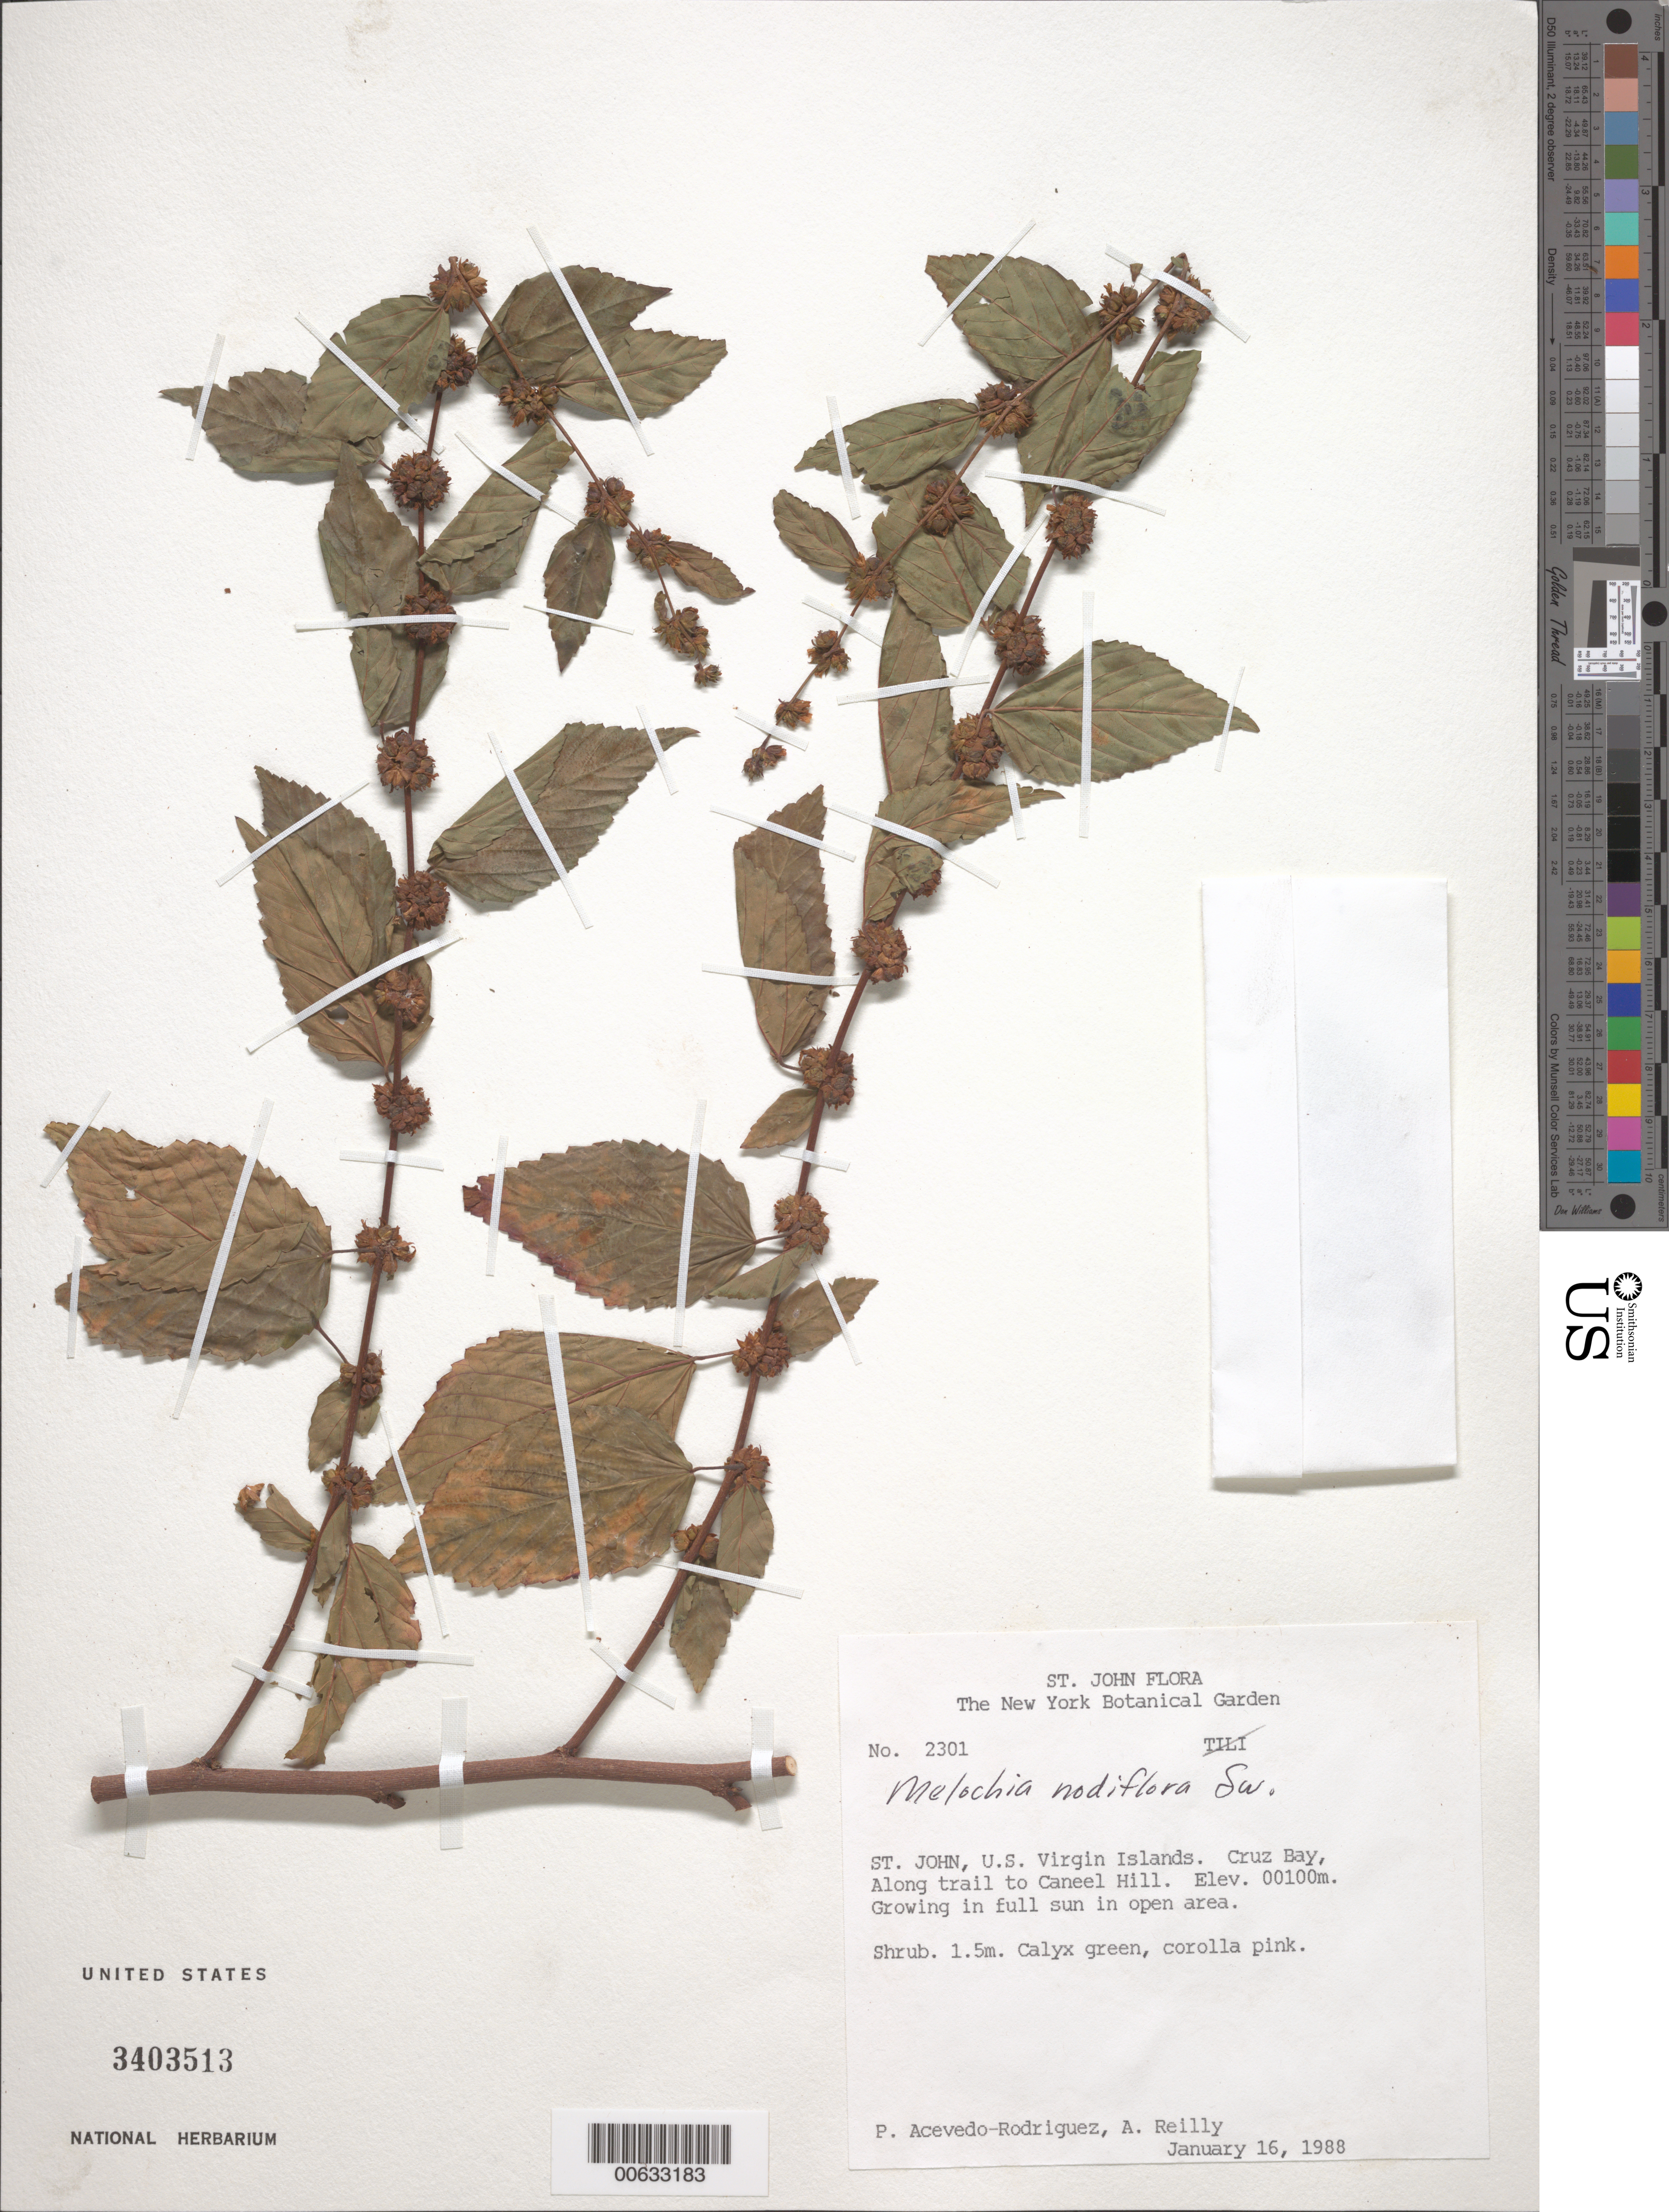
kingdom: Plantae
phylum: Tracheophyta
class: Magnoliopsida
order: Malvales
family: Malvaceae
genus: Melochia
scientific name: Melochia nodiflora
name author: Sw.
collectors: P. Acevedo-Rodr.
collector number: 2301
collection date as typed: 16 Jan 1988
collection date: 1988-01-16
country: U.S. Virgin Islands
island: St. John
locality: Cruz Bay Quarter; along trail to Caneel Hill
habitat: Growing in full sun in open area.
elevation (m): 100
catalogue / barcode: US 3403513